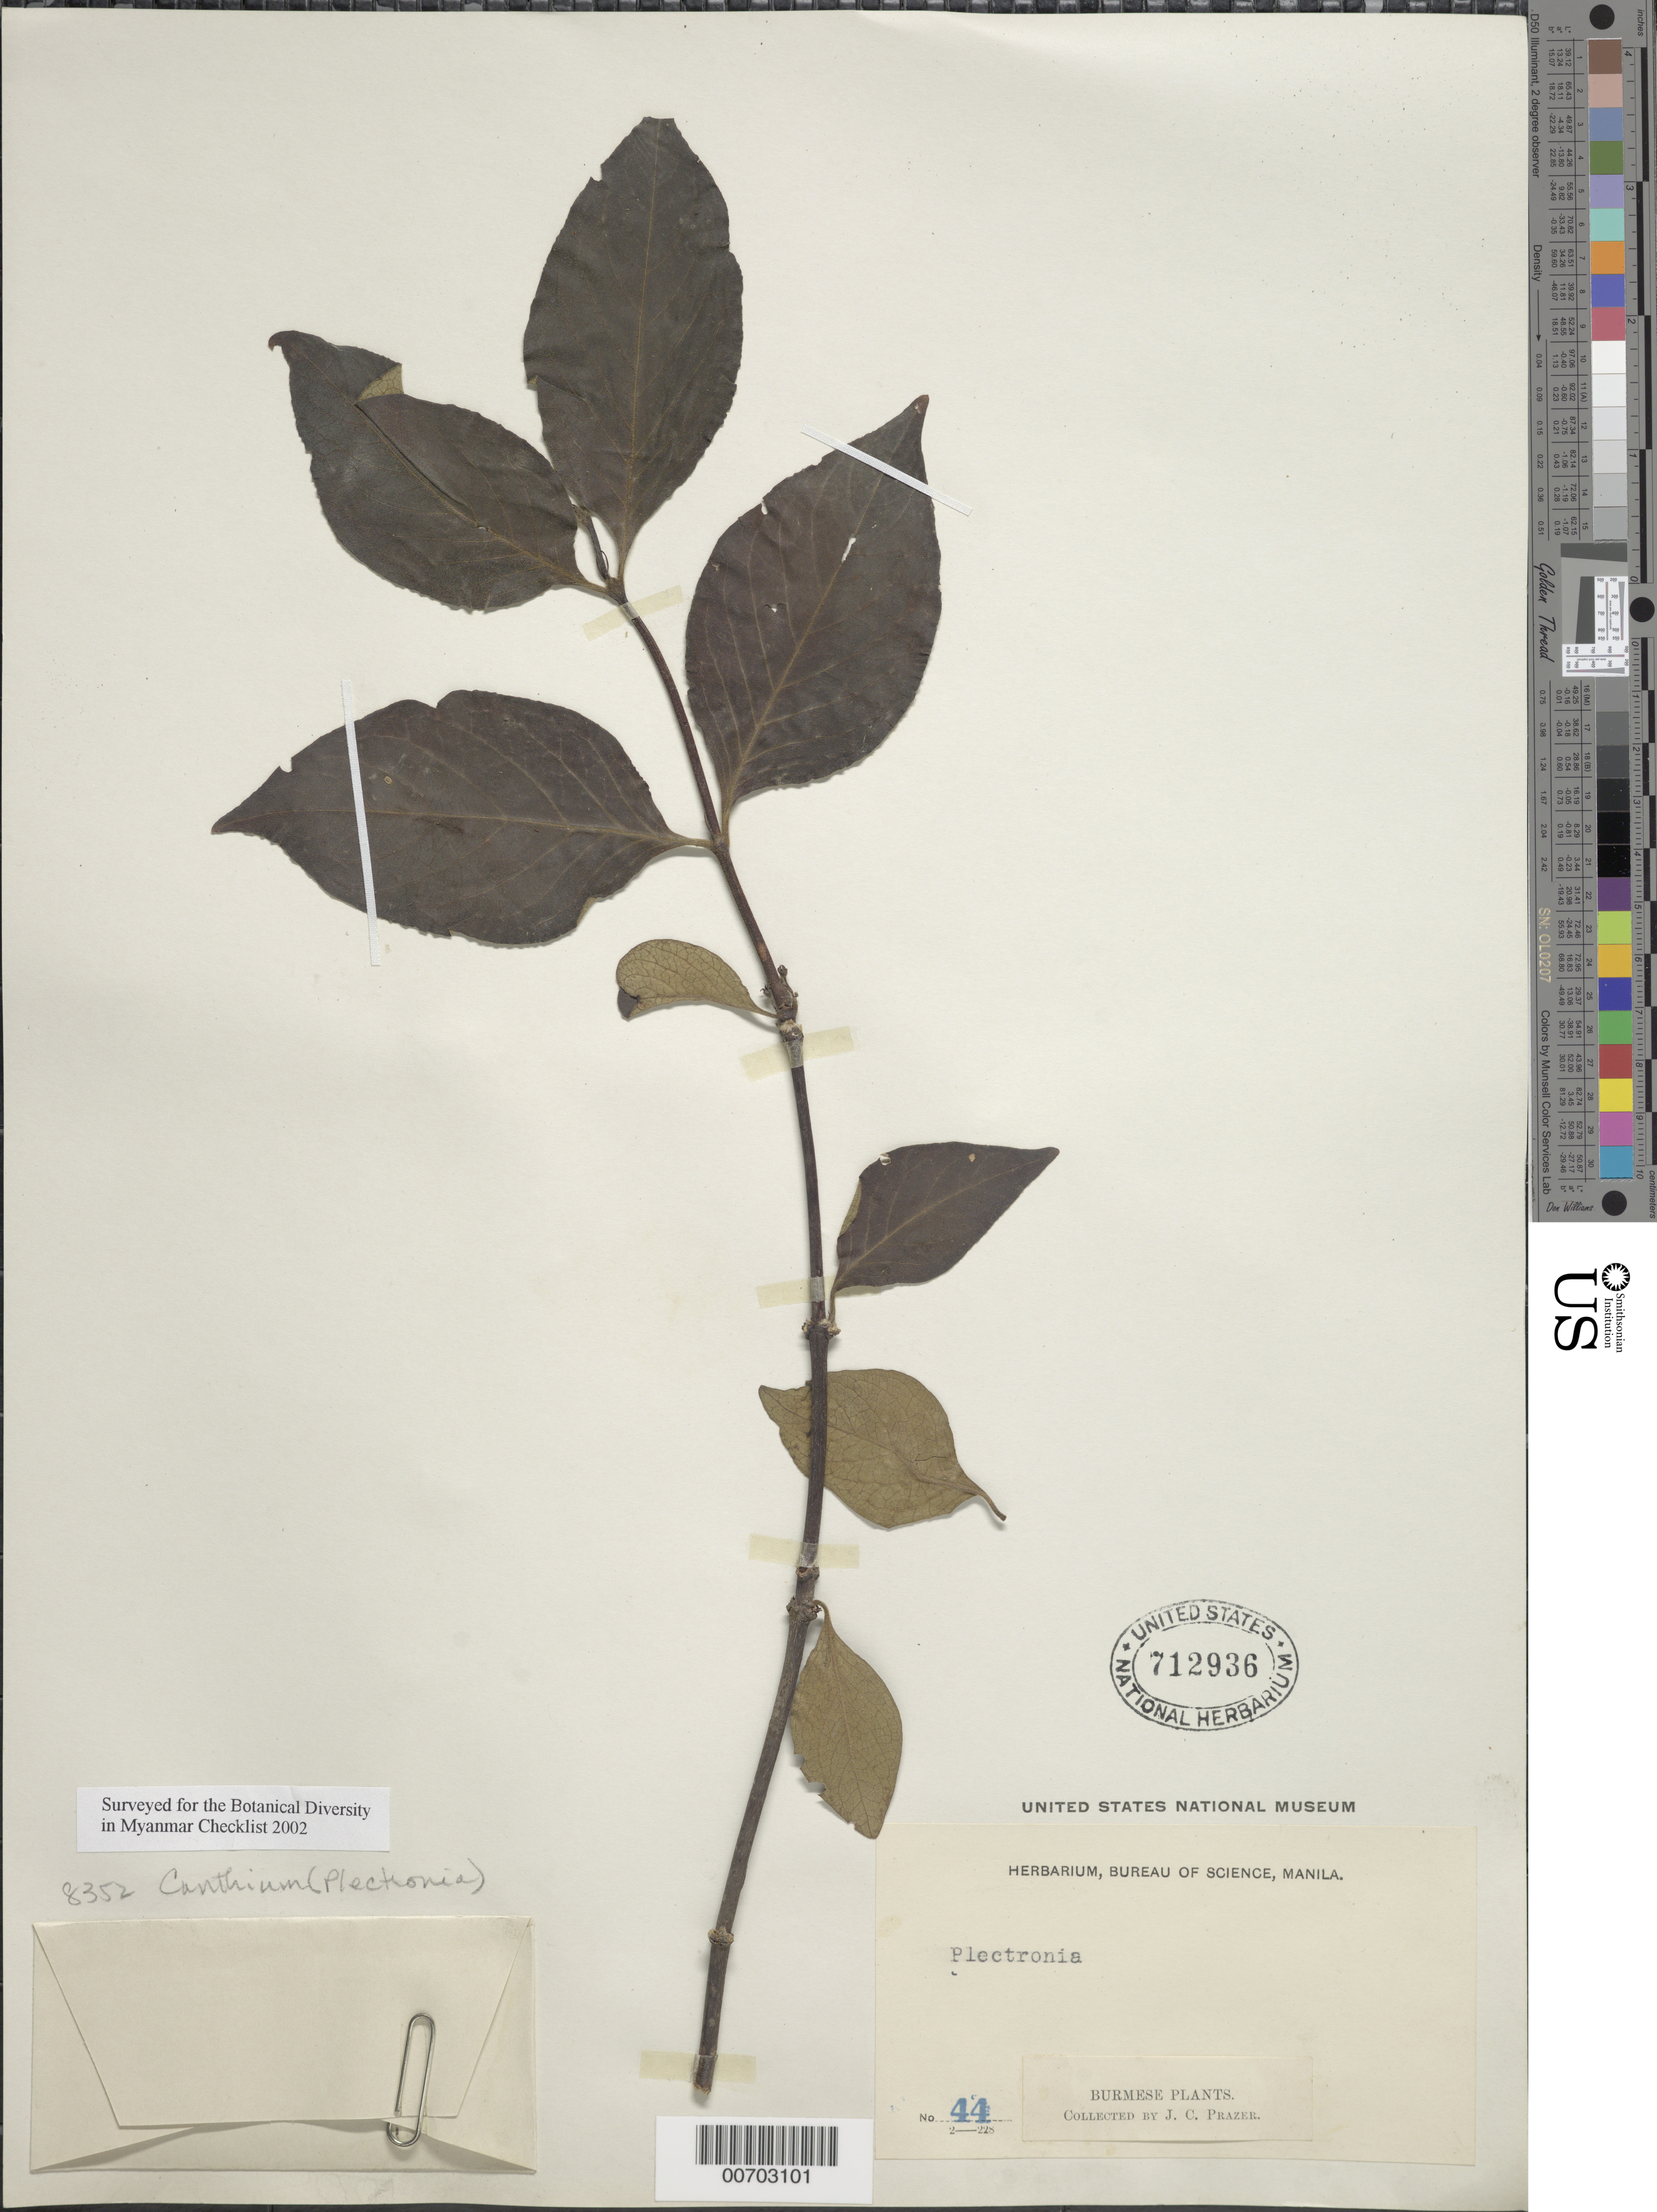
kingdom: Plantae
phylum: Tracheophyta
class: Magnoliopsida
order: Gentianales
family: Rubiaceae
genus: Bridsonia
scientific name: Bridsonia chamaedendrum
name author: (Kuntze) Verstraete & A.E. van Wyk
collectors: J. Prazer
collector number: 44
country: Myanmar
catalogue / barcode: US 712936